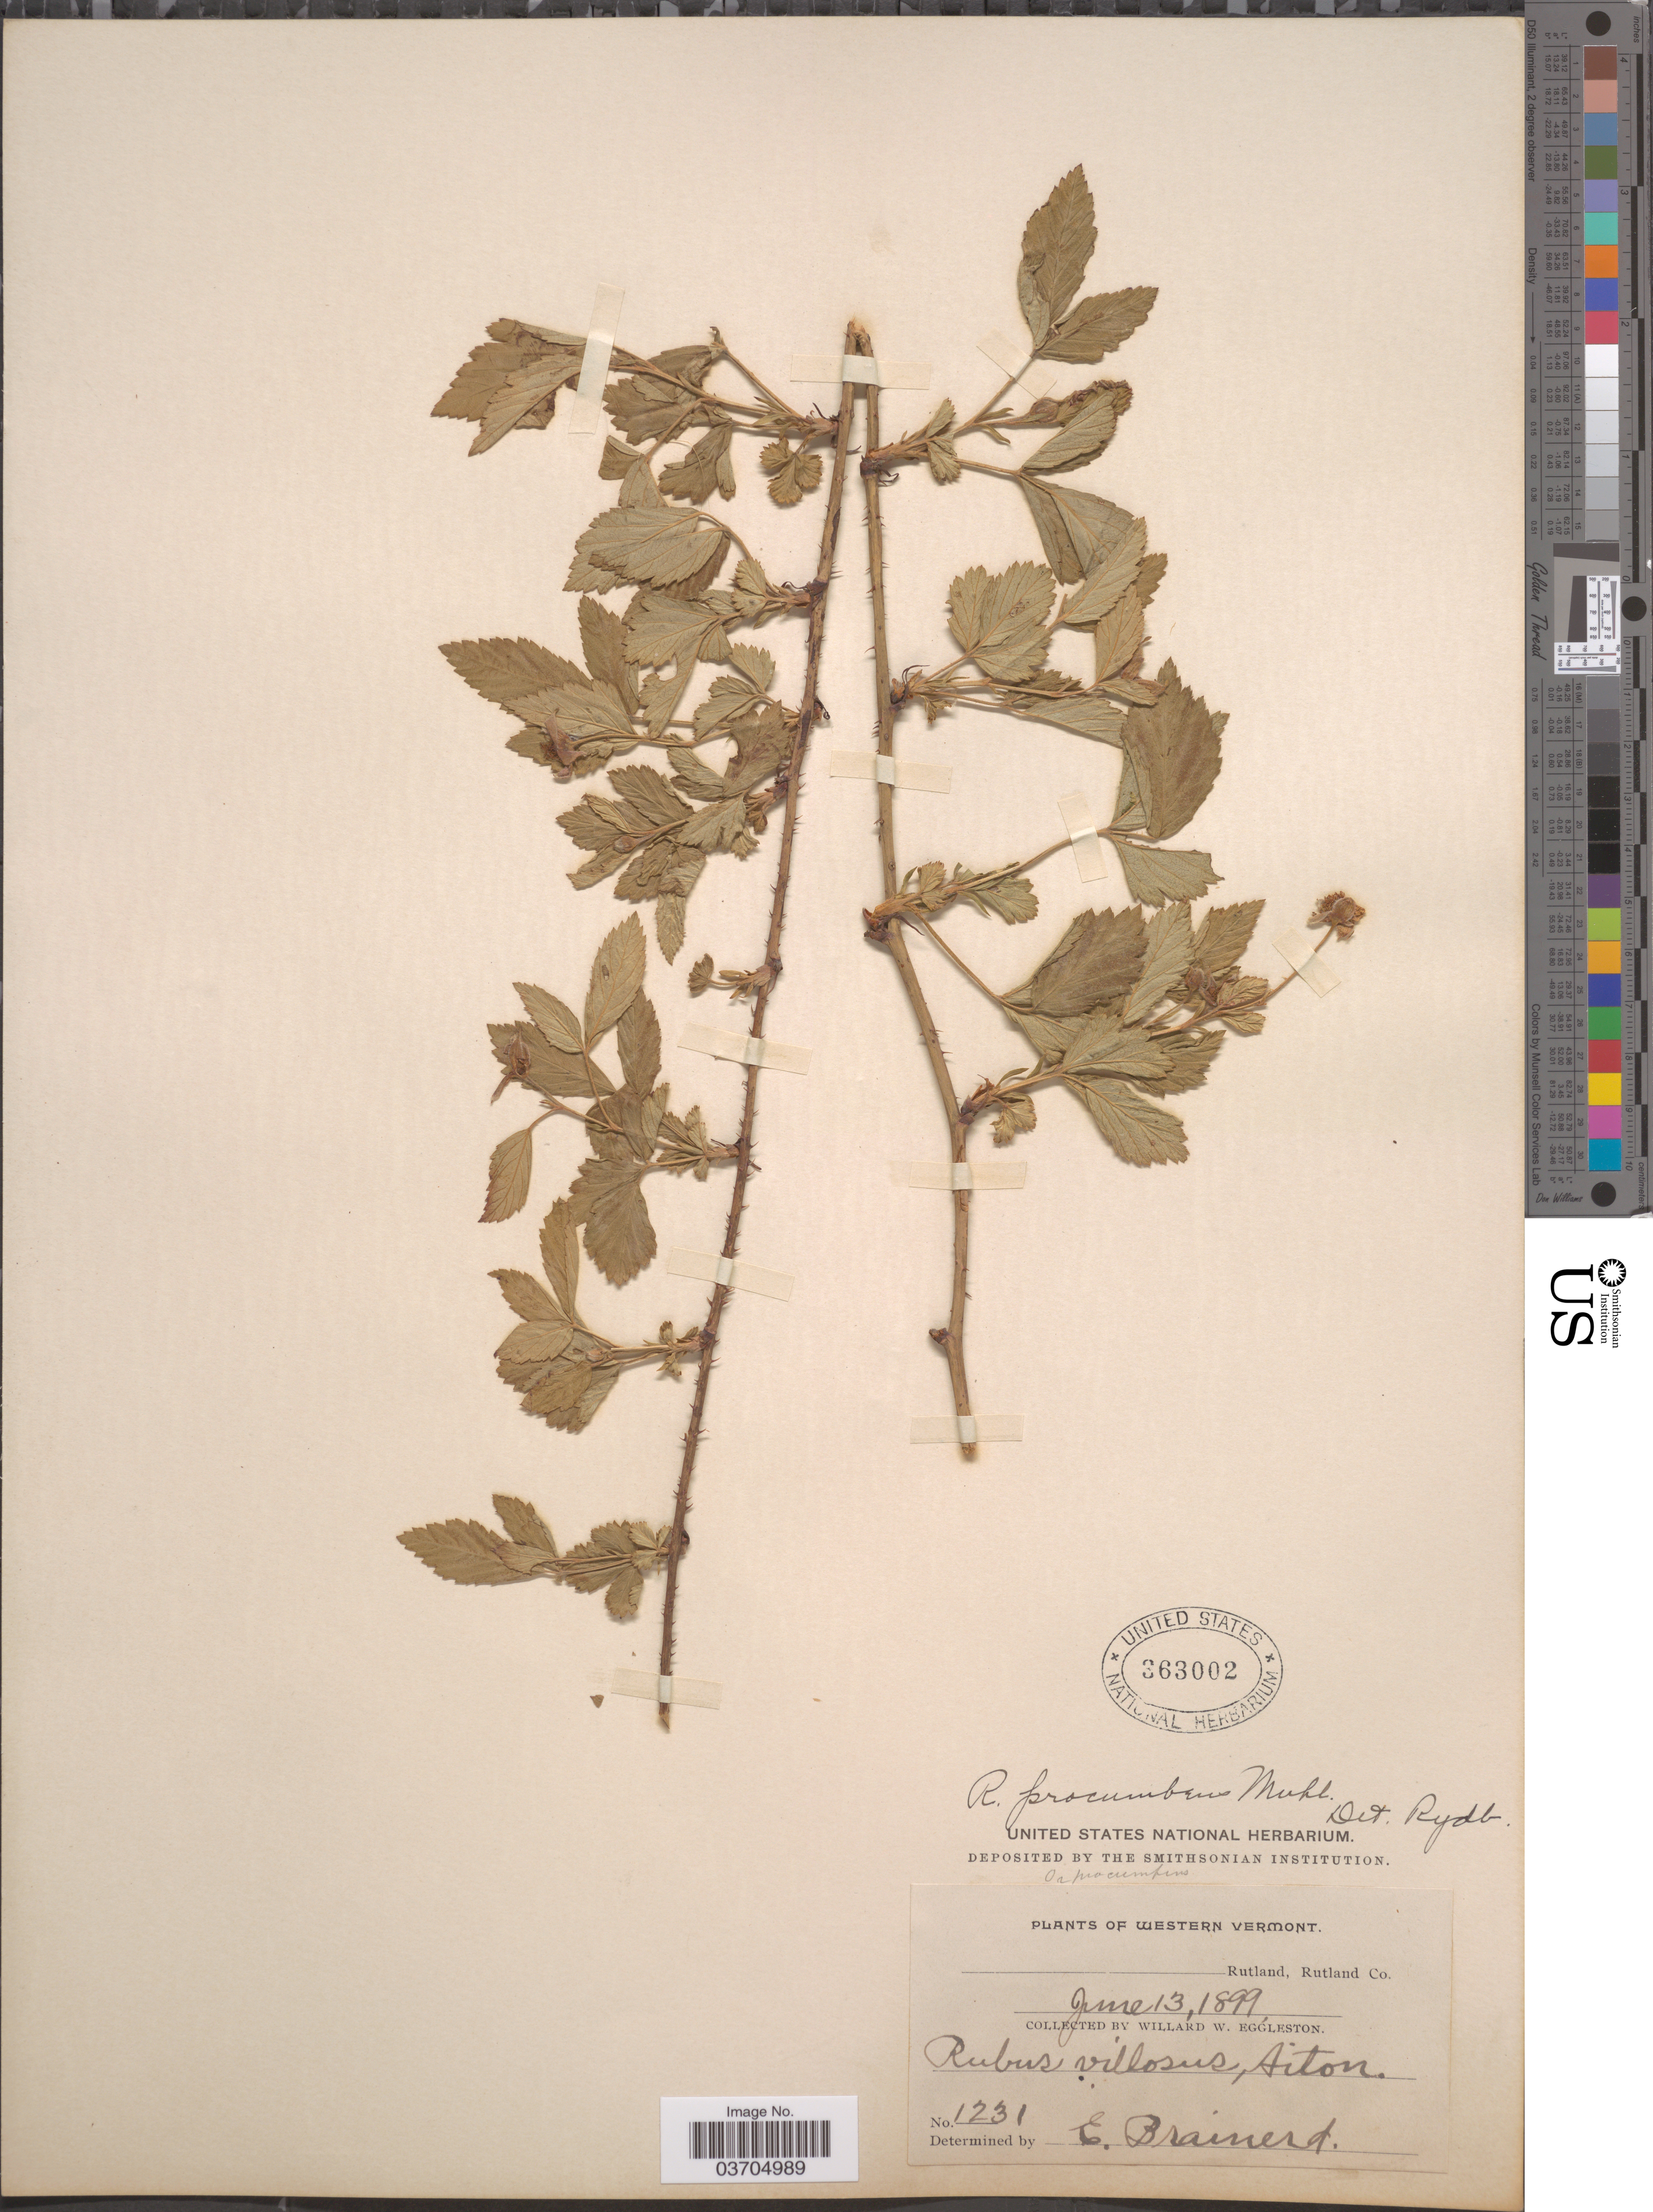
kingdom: Plantae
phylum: Tracheophyta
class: Magnoliopsida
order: Rosales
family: Rosaceae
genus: Rubus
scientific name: Rubus procumbens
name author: Muhl.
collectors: W. W. Eggleston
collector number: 1231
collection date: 1899-06-13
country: United States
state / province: Vermont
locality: Western Vermont. Rutland, Rutland Co.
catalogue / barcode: US 363002